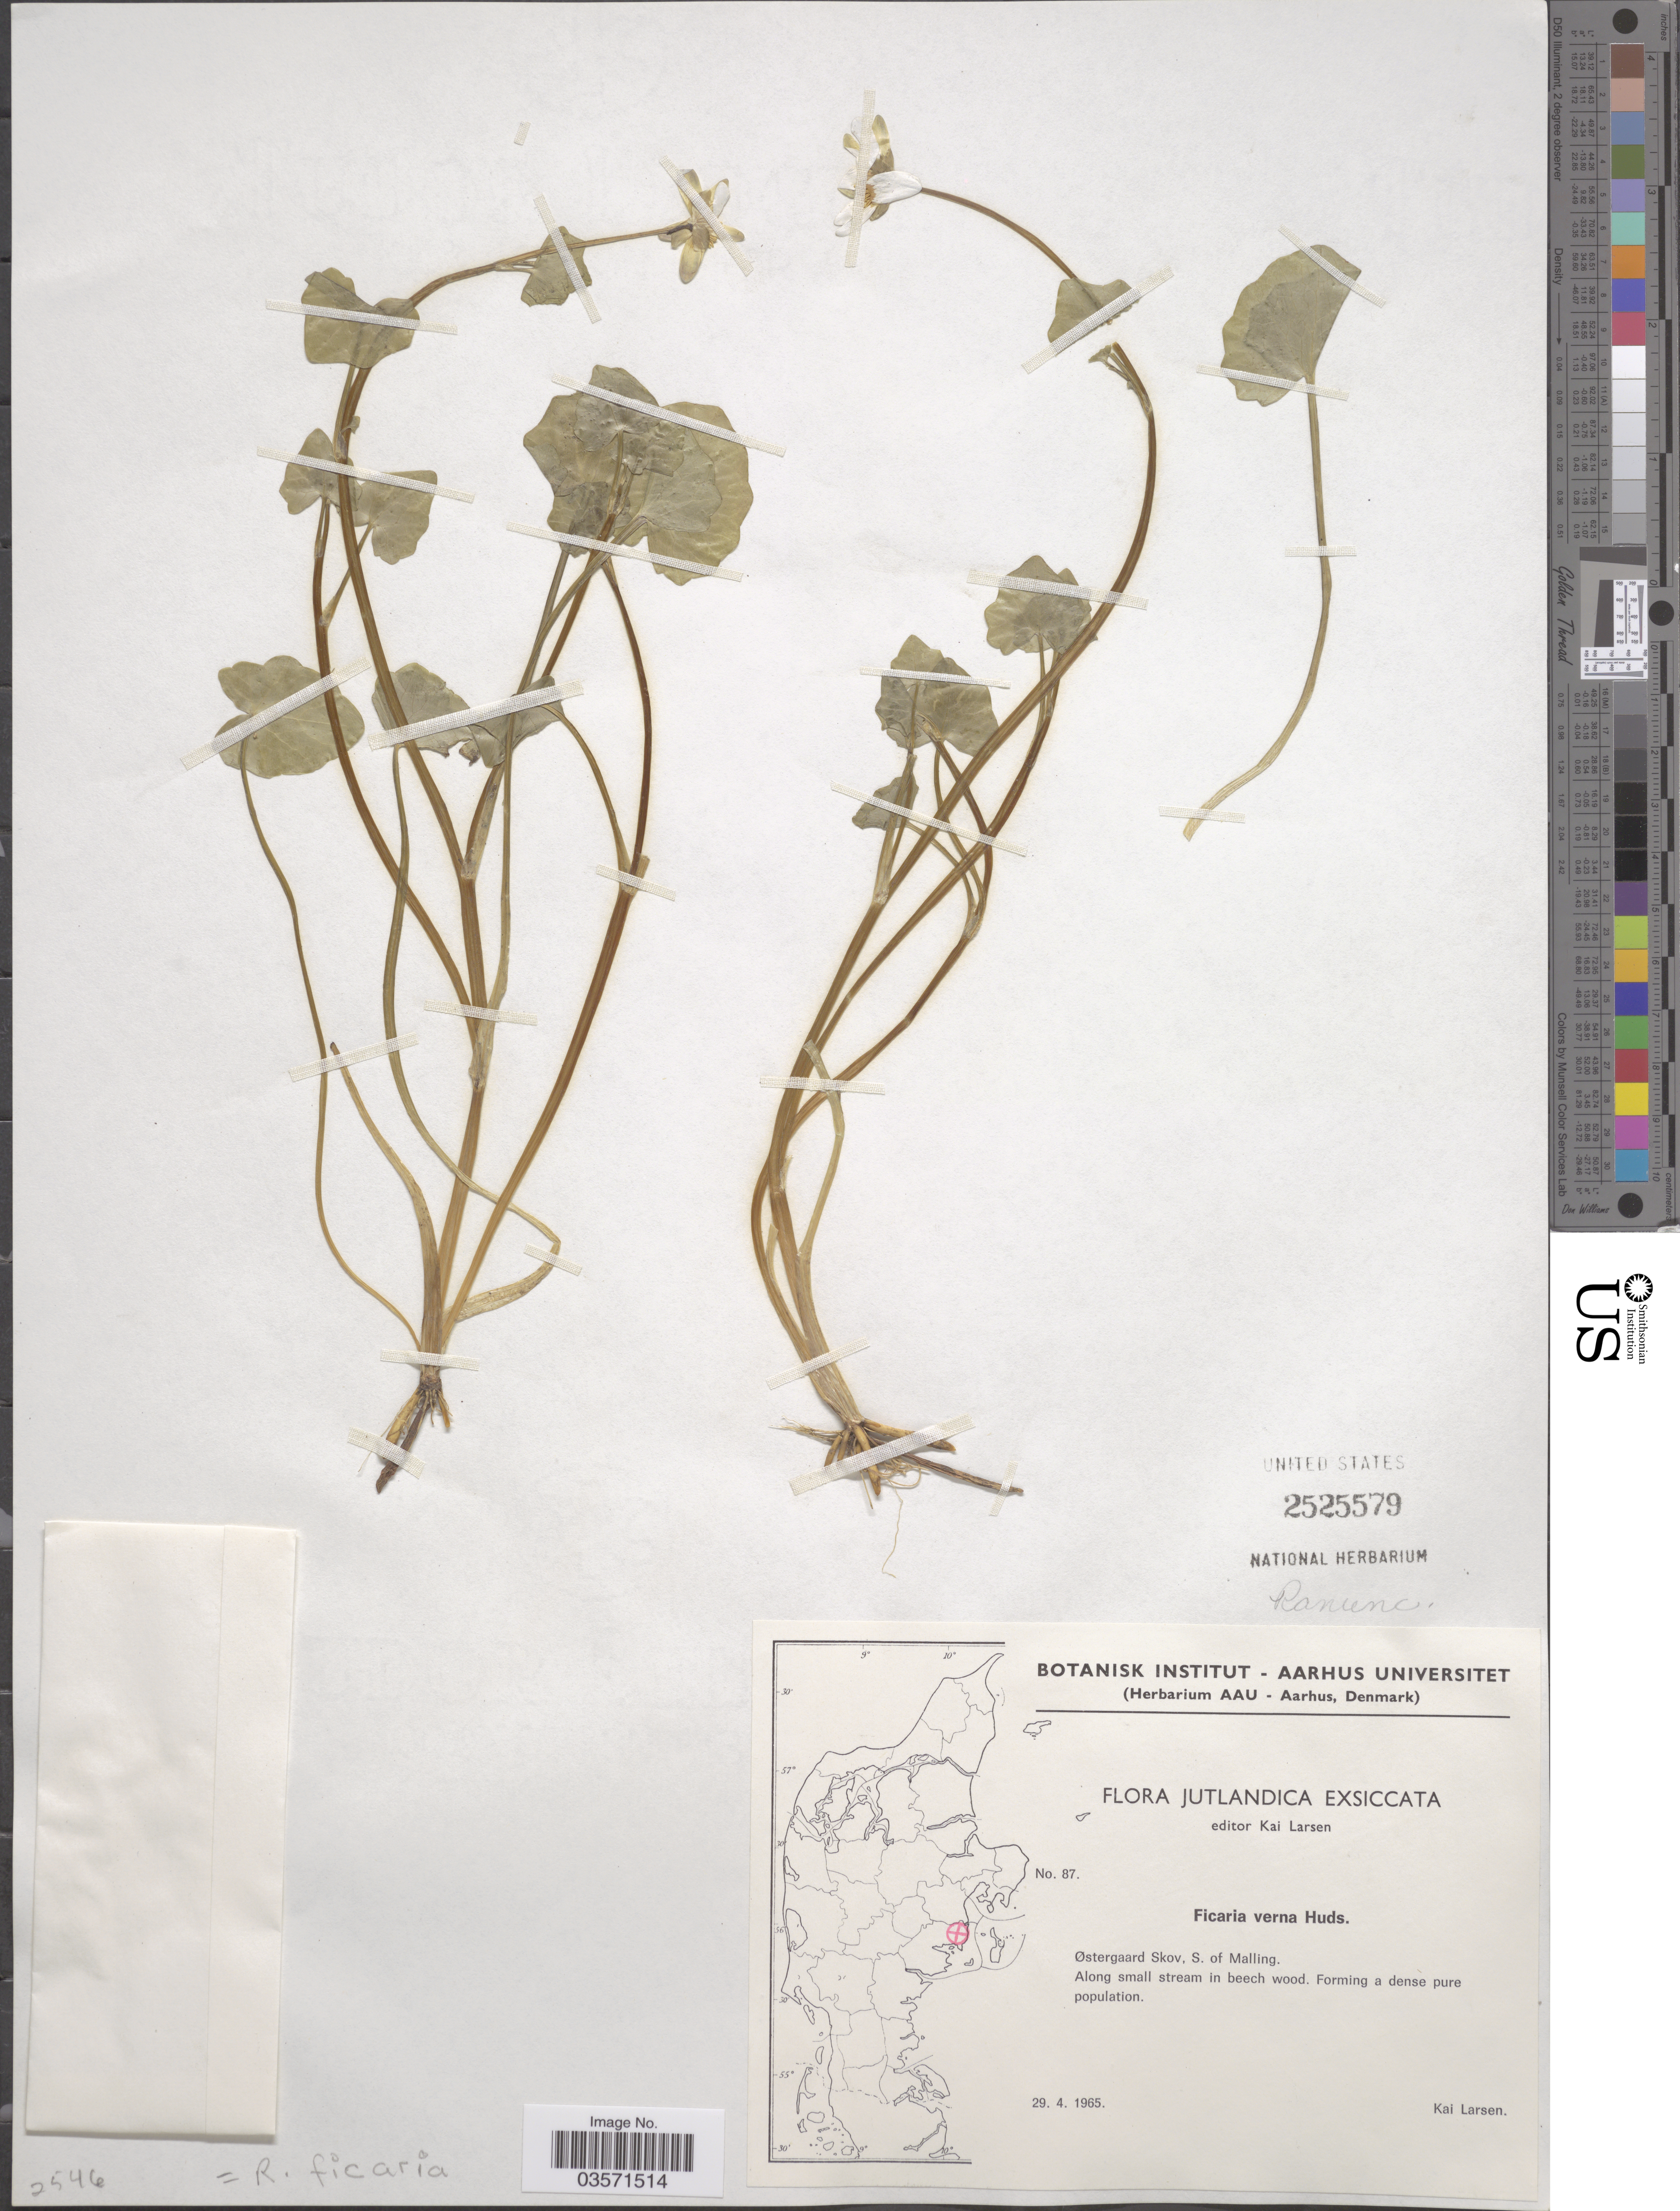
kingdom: Plantae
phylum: Tracheophyta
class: Magnoliopsida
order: Ranunculales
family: Ranunculaceae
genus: Ficaria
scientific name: Ficaria verna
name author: Huds.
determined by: Strong, M. T., (US), Smithsonian Institution - National Museum of Natural History (UNITED STATES)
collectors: K. Larsen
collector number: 87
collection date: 1965-04-29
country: Denmark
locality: Jutlandica. Østergaard Skov, S. of Malling.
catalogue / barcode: US 2525579